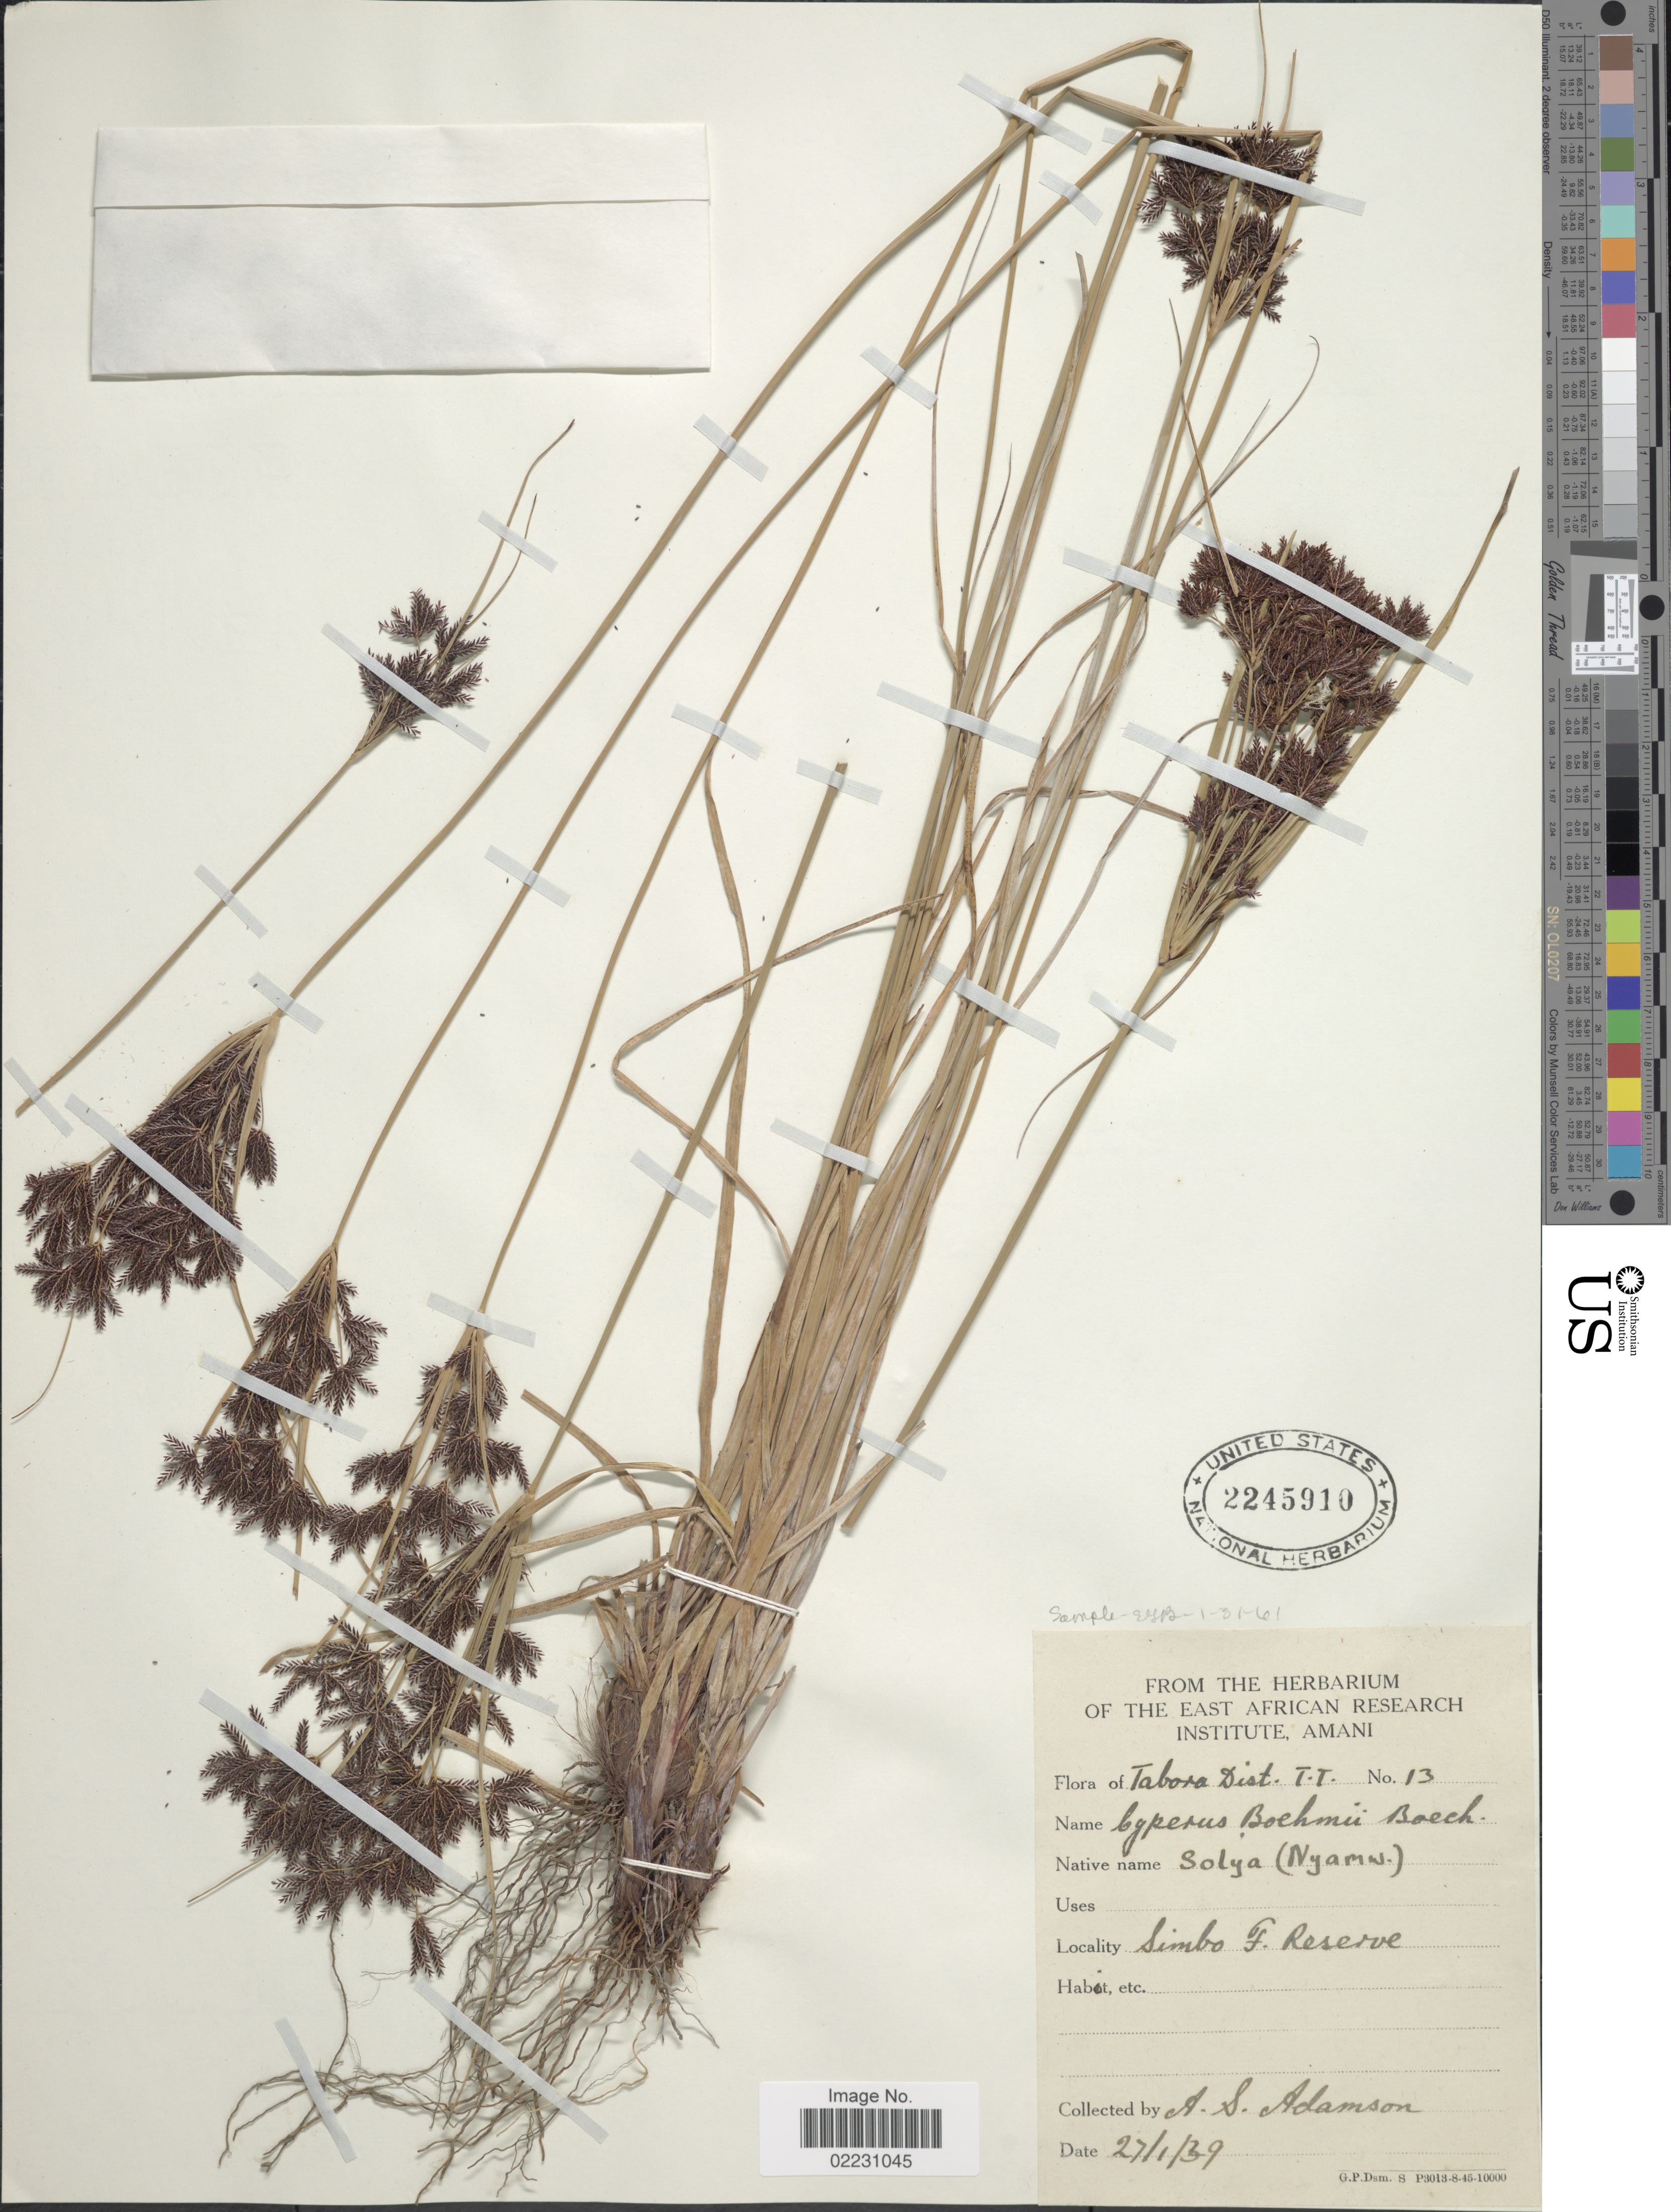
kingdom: Plantae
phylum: Tracheophyta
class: Liliopsida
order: Poales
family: Cyperaceae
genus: Cyperus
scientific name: Cyperus tenax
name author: Boeckeler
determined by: Strong, Mark T., (BOT), Smithsonian Institution - National Museum of Natural History (UNITED STATES)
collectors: A. Adamson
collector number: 13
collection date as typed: Transcribed d/m/y: 27/1/39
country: Tanzania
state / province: Tabora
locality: Tabora Dist. T.T. Simbo F. Reserve.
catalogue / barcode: US 2245910